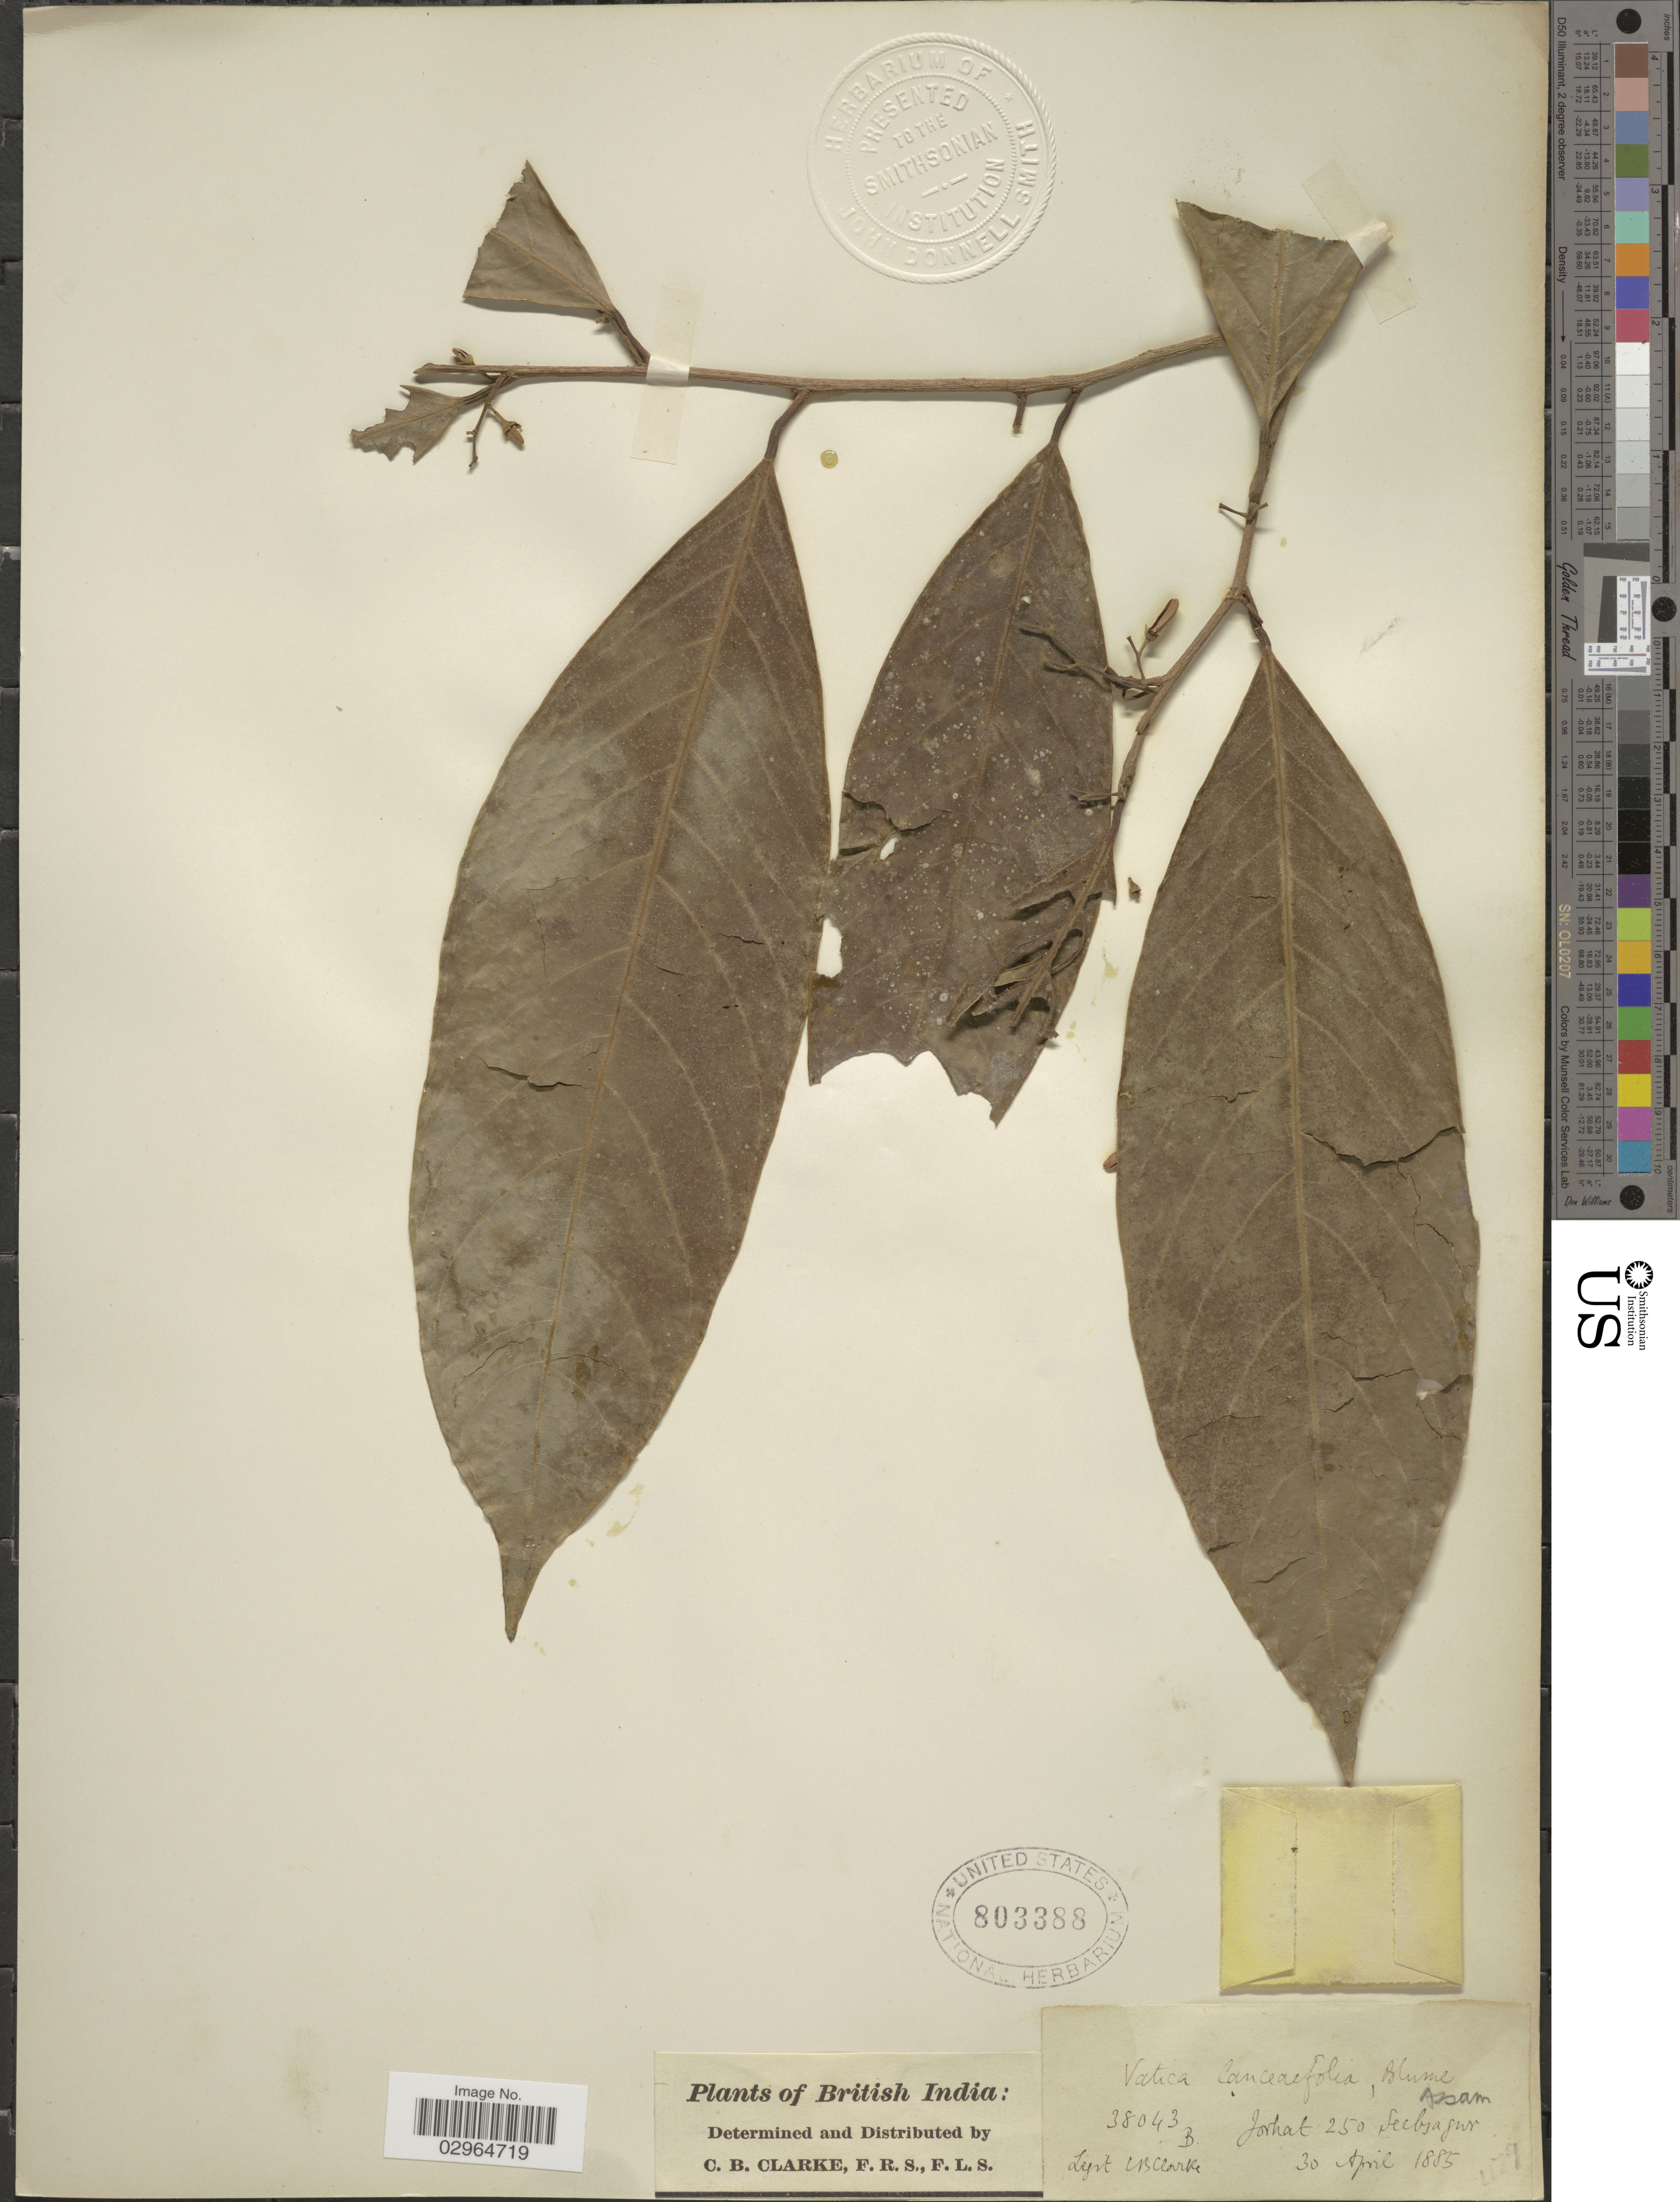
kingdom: Plantae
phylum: Tracheophyta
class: Magnoliopsida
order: Malvales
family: Dipterocarpaceae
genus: Vatica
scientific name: Vatica lanceifolia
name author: (Roxburgh) Blume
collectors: C. B. Clarke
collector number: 38043B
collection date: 1885-04-30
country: India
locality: Jorhat Seebsagur.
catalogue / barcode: US 803388